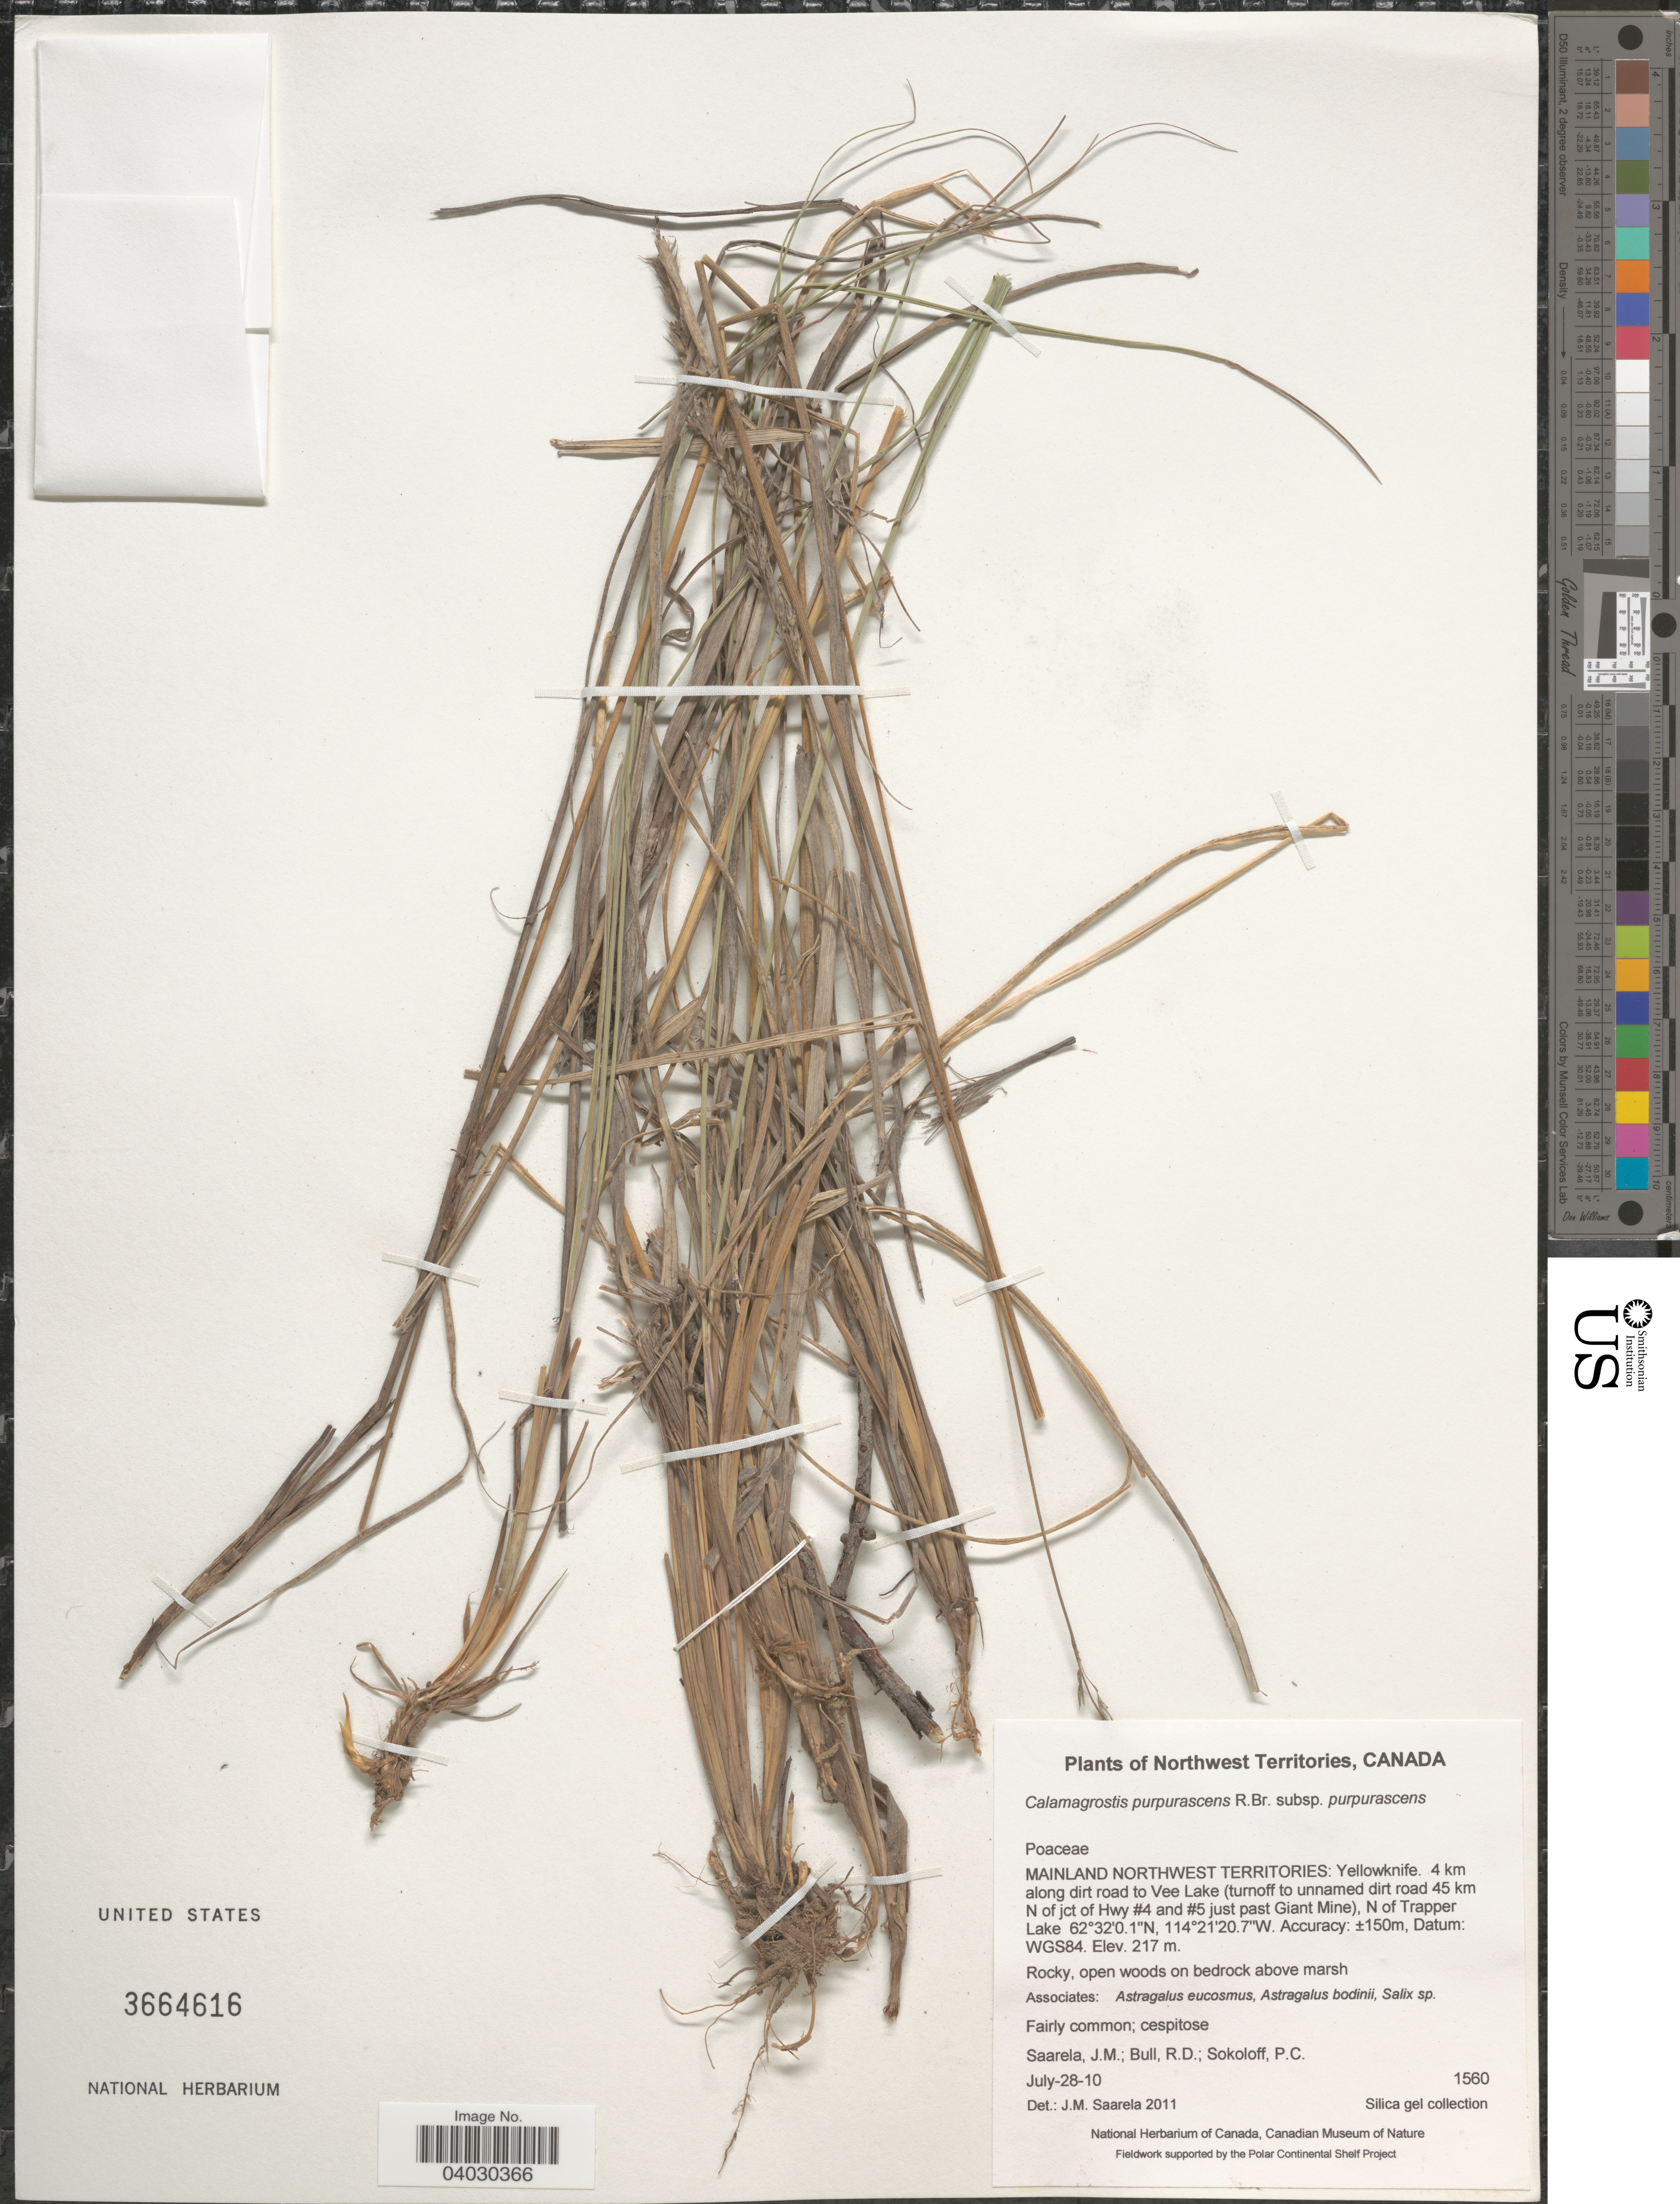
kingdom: Plantae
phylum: Tracheophyta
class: Liliopsida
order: Poales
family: Poaceae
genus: Calamagrostis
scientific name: Calamagrostis purpurascens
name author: R. Br.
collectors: J. Saarela, R. Bull & P. Sokoloff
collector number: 1560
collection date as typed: Transcribed d/m/y: 28/7/10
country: Canada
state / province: Northwest Territories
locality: Mainland Northwest Territories: Yellowknife. 4 km along dirt road to Vee Lake (turnoff to unnamed dirt road 45 km N of jct of Hwy #4 and #5 just past Giant Mine), N of Trapper Lake. Datum: WGS84.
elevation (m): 217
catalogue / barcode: US 3664616